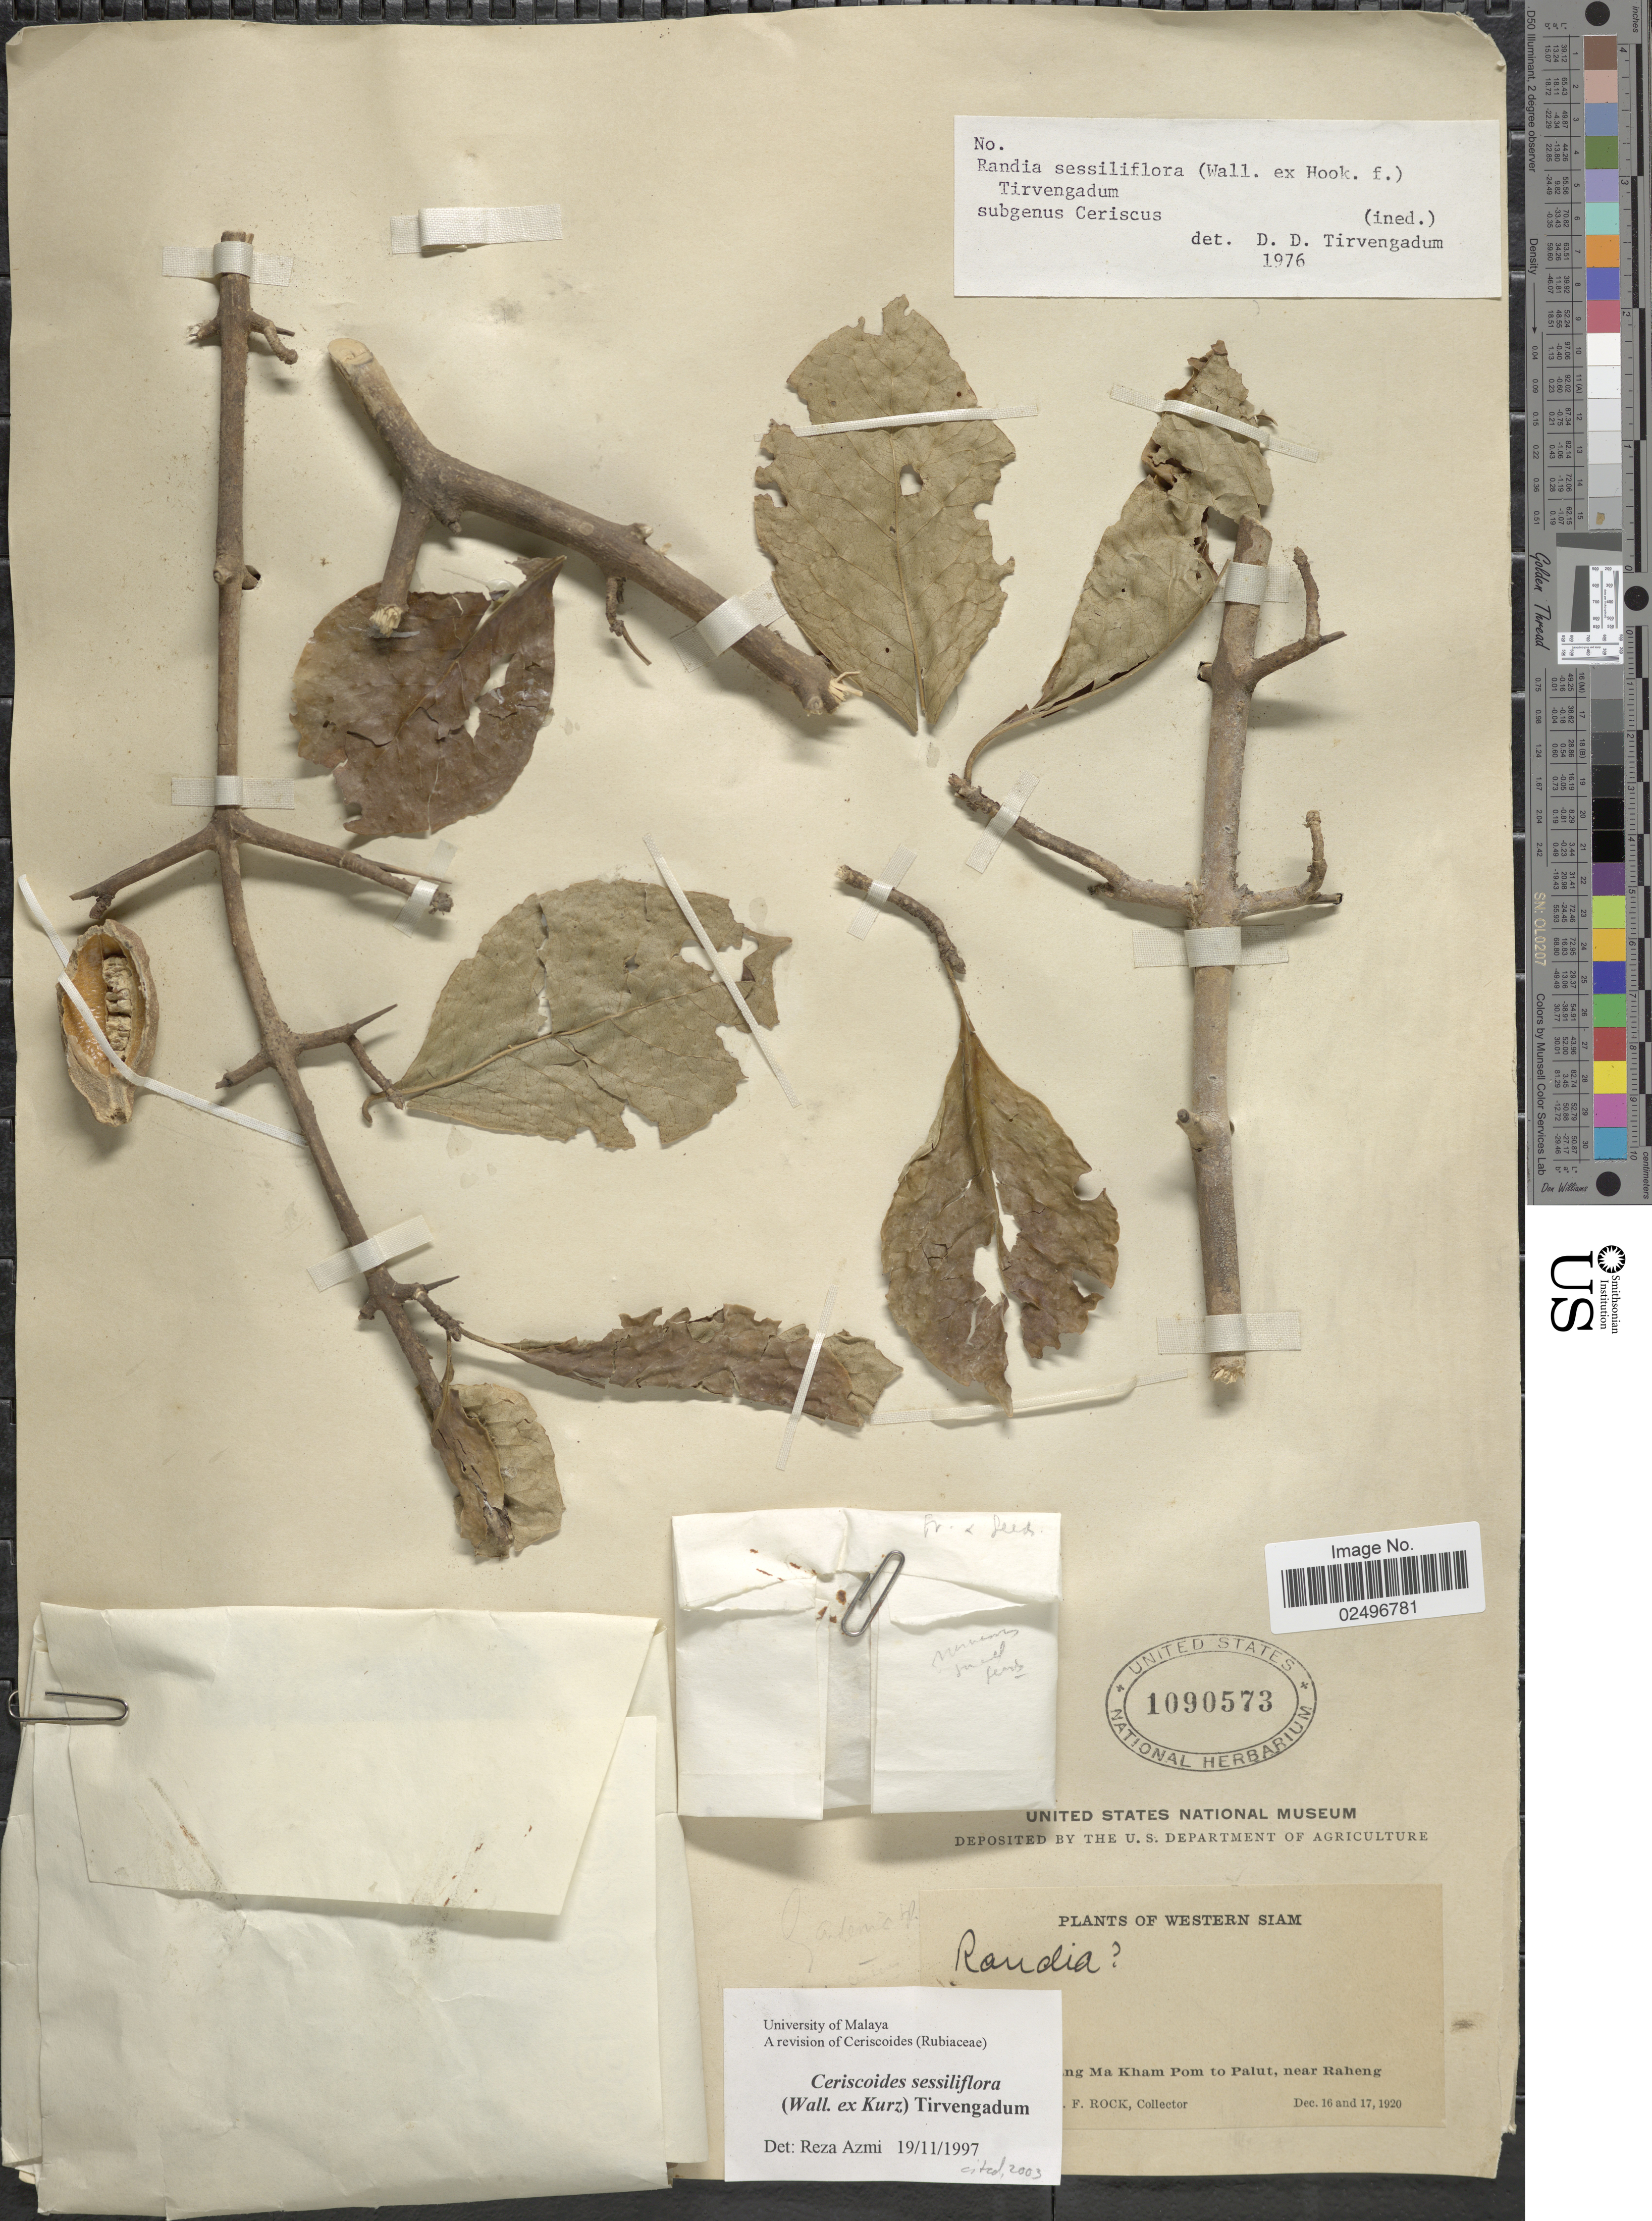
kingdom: Plantae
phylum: Tracheophyta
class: Magnoliopsida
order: Gentianales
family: Rubiaceae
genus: Ceriscoides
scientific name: Ceriscoides sessiliflora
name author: (Wall. ex C.B. Clarke) Tirveng.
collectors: J. Rock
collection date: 1920-12-16/1920-12-17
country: Thailand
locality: Western Siam, [illegible text]ng Ma Kham Pom to Palut, near Raheng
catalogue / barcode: US 1090573